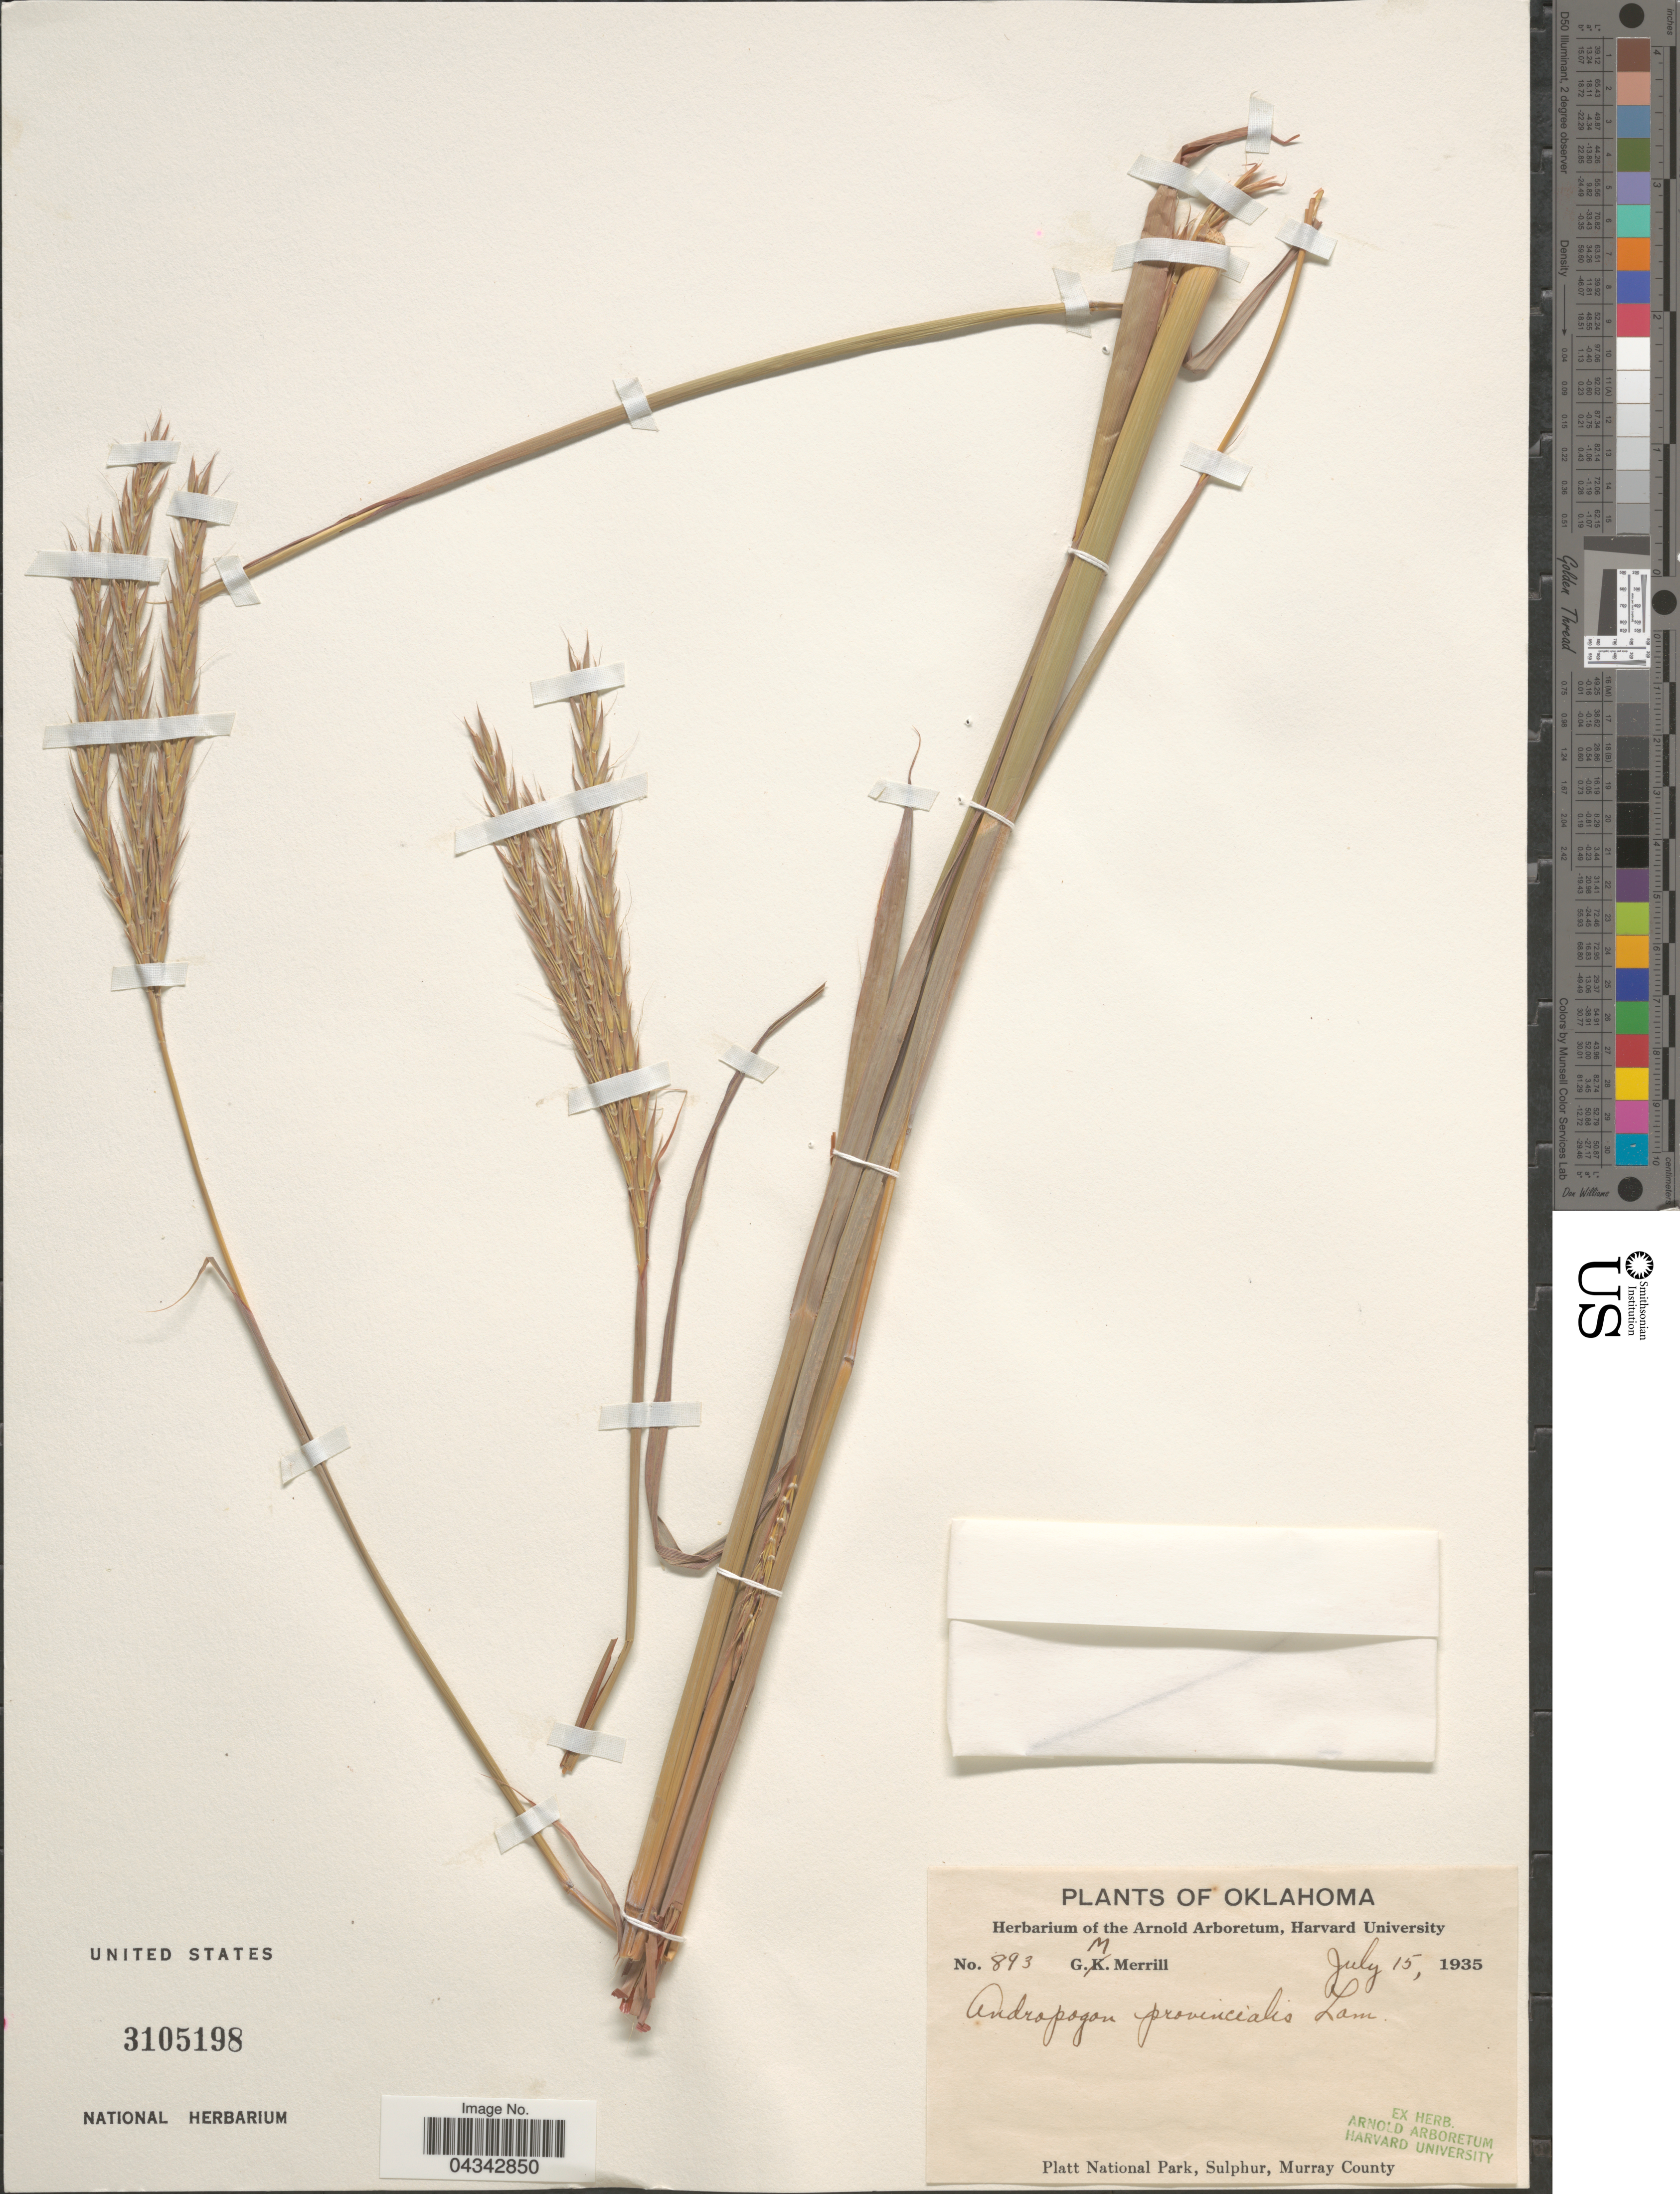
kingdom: Plantae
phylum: Tracheophyta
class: Liliopsida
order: Poales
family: Poaceae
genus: Andropogon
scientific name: Andropogon gerardii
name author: Vitman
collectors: G. M. Merrill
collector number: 893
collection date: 1935-07-15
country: United States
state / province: Oklahoma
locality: Platt National Park, Sulphur, Murray County.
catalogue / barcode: US 3105198